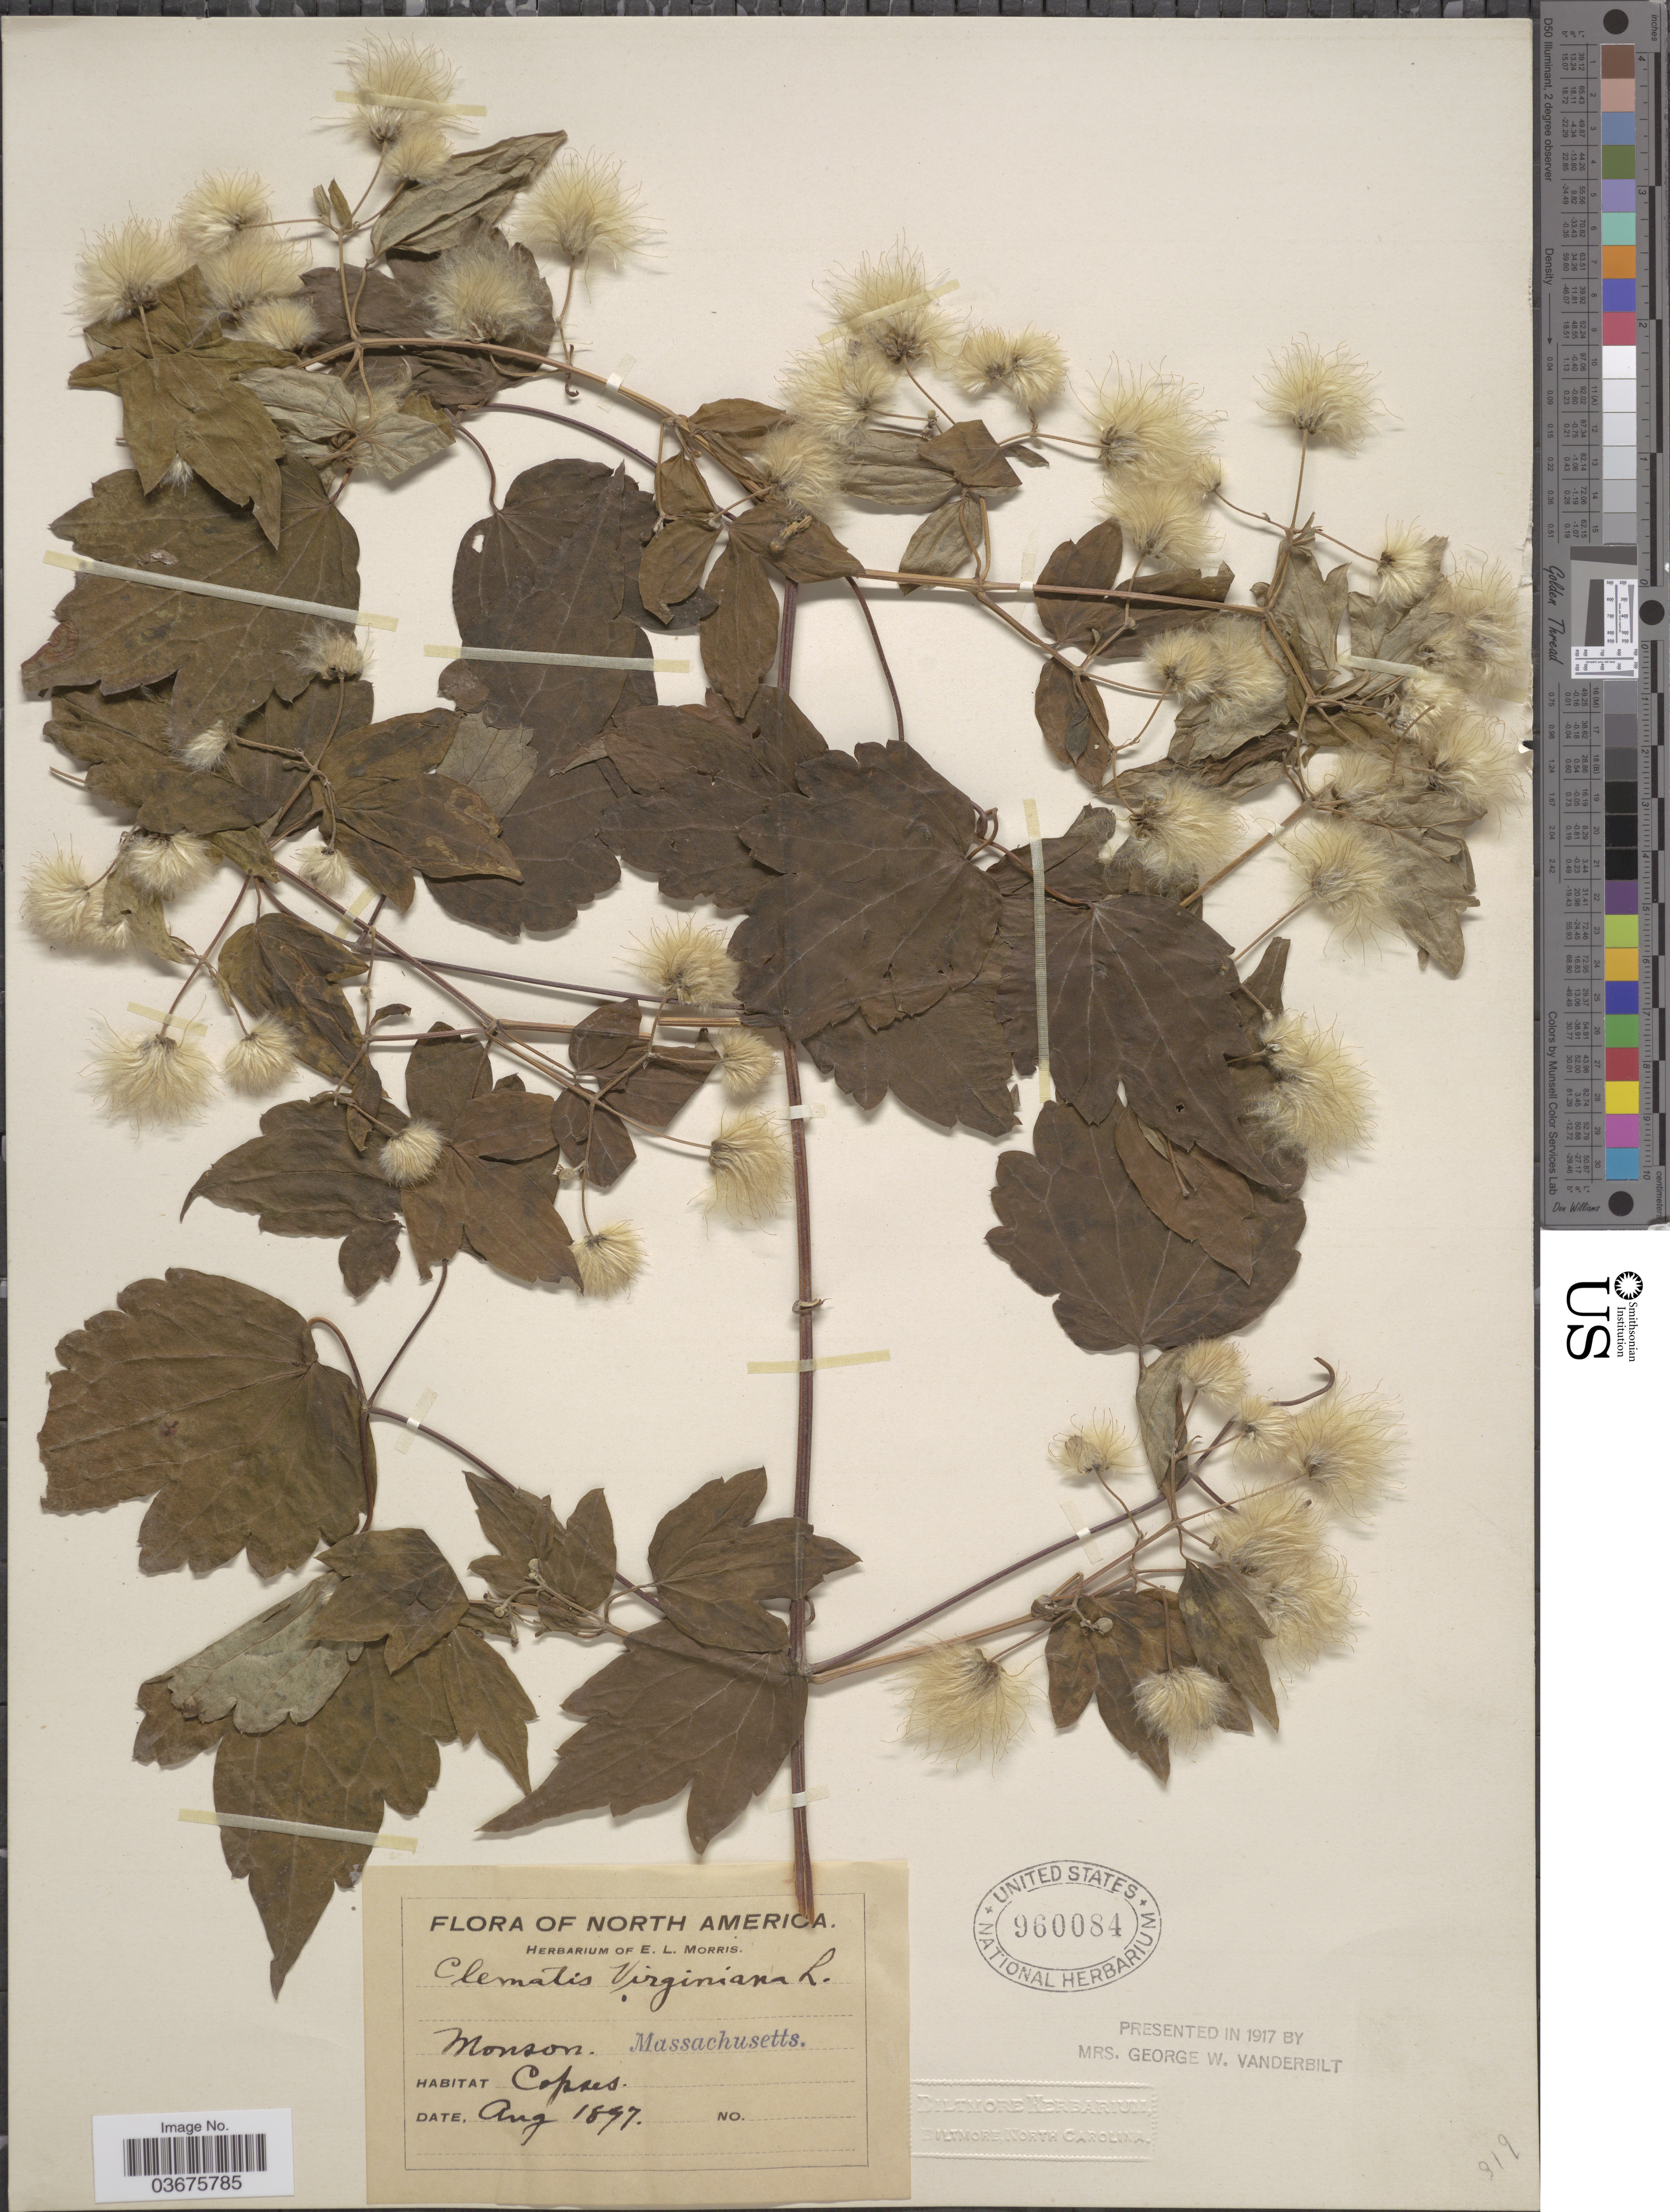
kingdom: Plantae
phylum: Tracheophyta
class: Magnoliopsida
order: Ranunculales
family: Ranunculaceae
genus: Clematis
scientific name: Clematis virginiana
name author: L.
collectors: ex herb. E.L. Morris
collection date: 1897-08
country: United States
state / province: Massachusetts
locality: Monson.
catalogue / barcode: US 960084